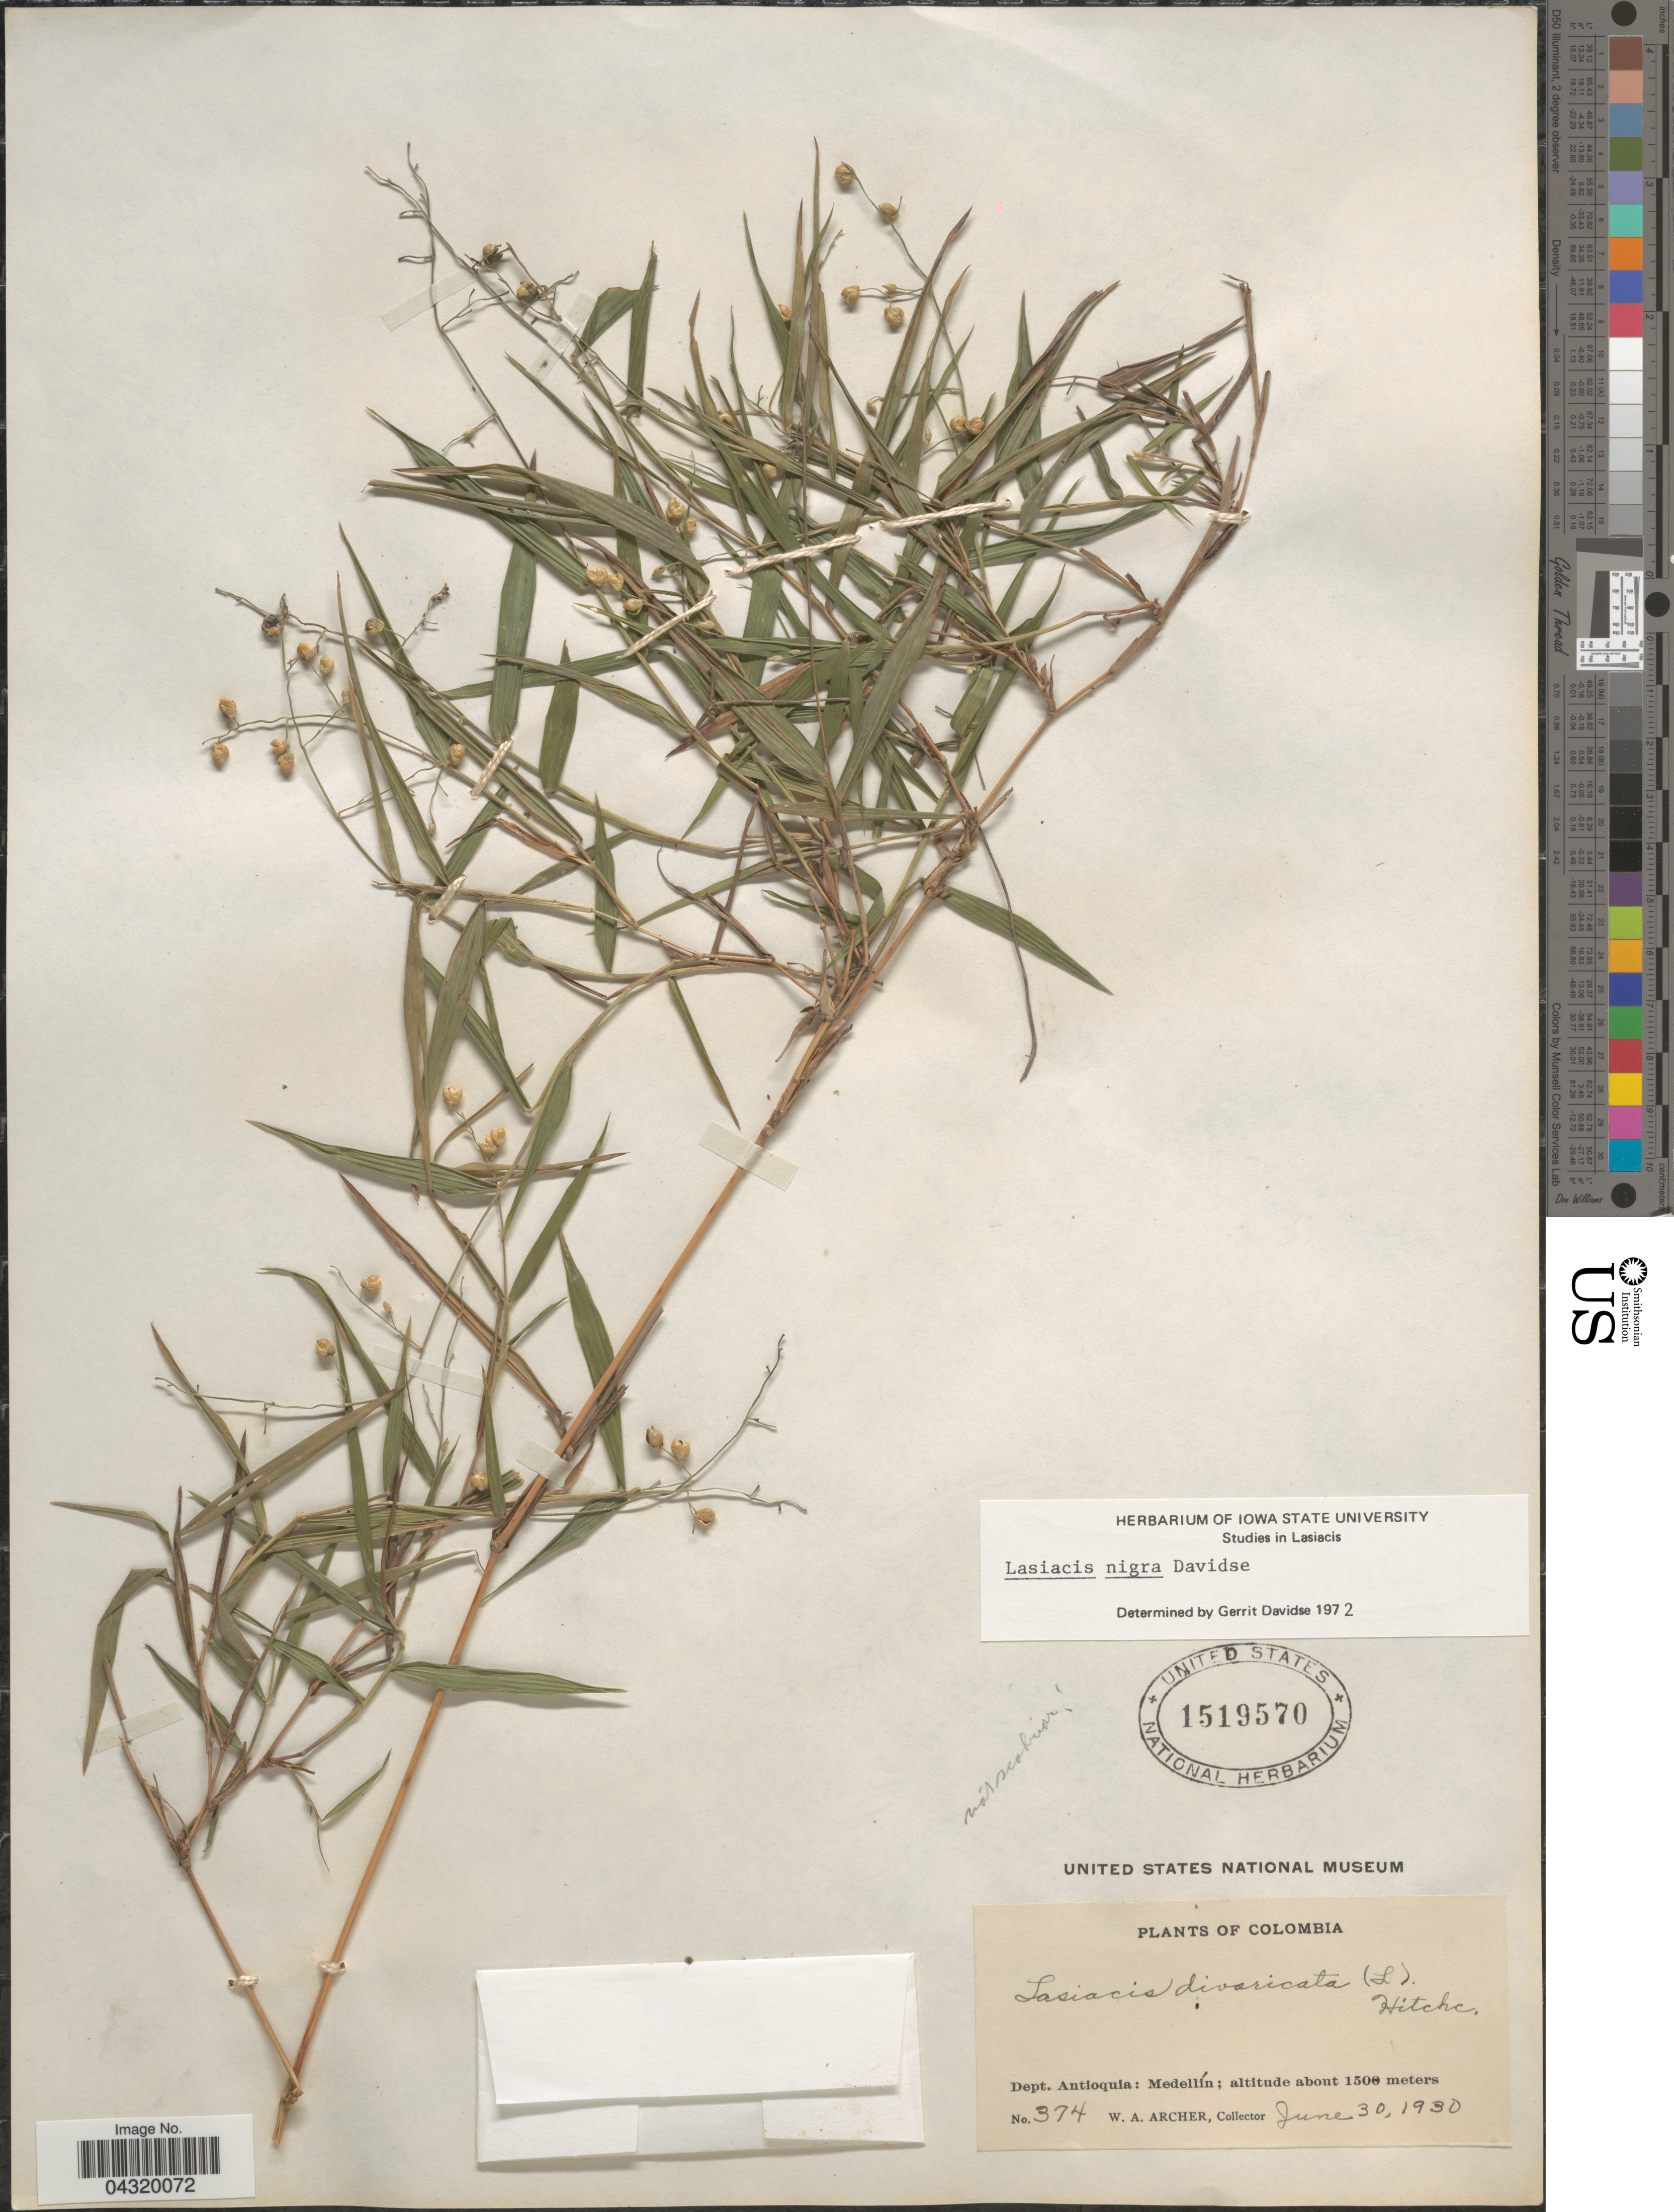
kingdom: Plantae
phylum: Tracheophyta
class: Liliopsida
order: Poales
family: Poaceae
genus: Lasiacis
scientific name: Lasiacis nigra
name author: Davidse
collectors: W. Archer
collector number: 374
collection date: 1930-06-30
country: Colombia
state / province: Antioquia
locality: Dept. Antioquia: Medellín.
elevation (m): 1500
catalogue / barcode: US 1519570